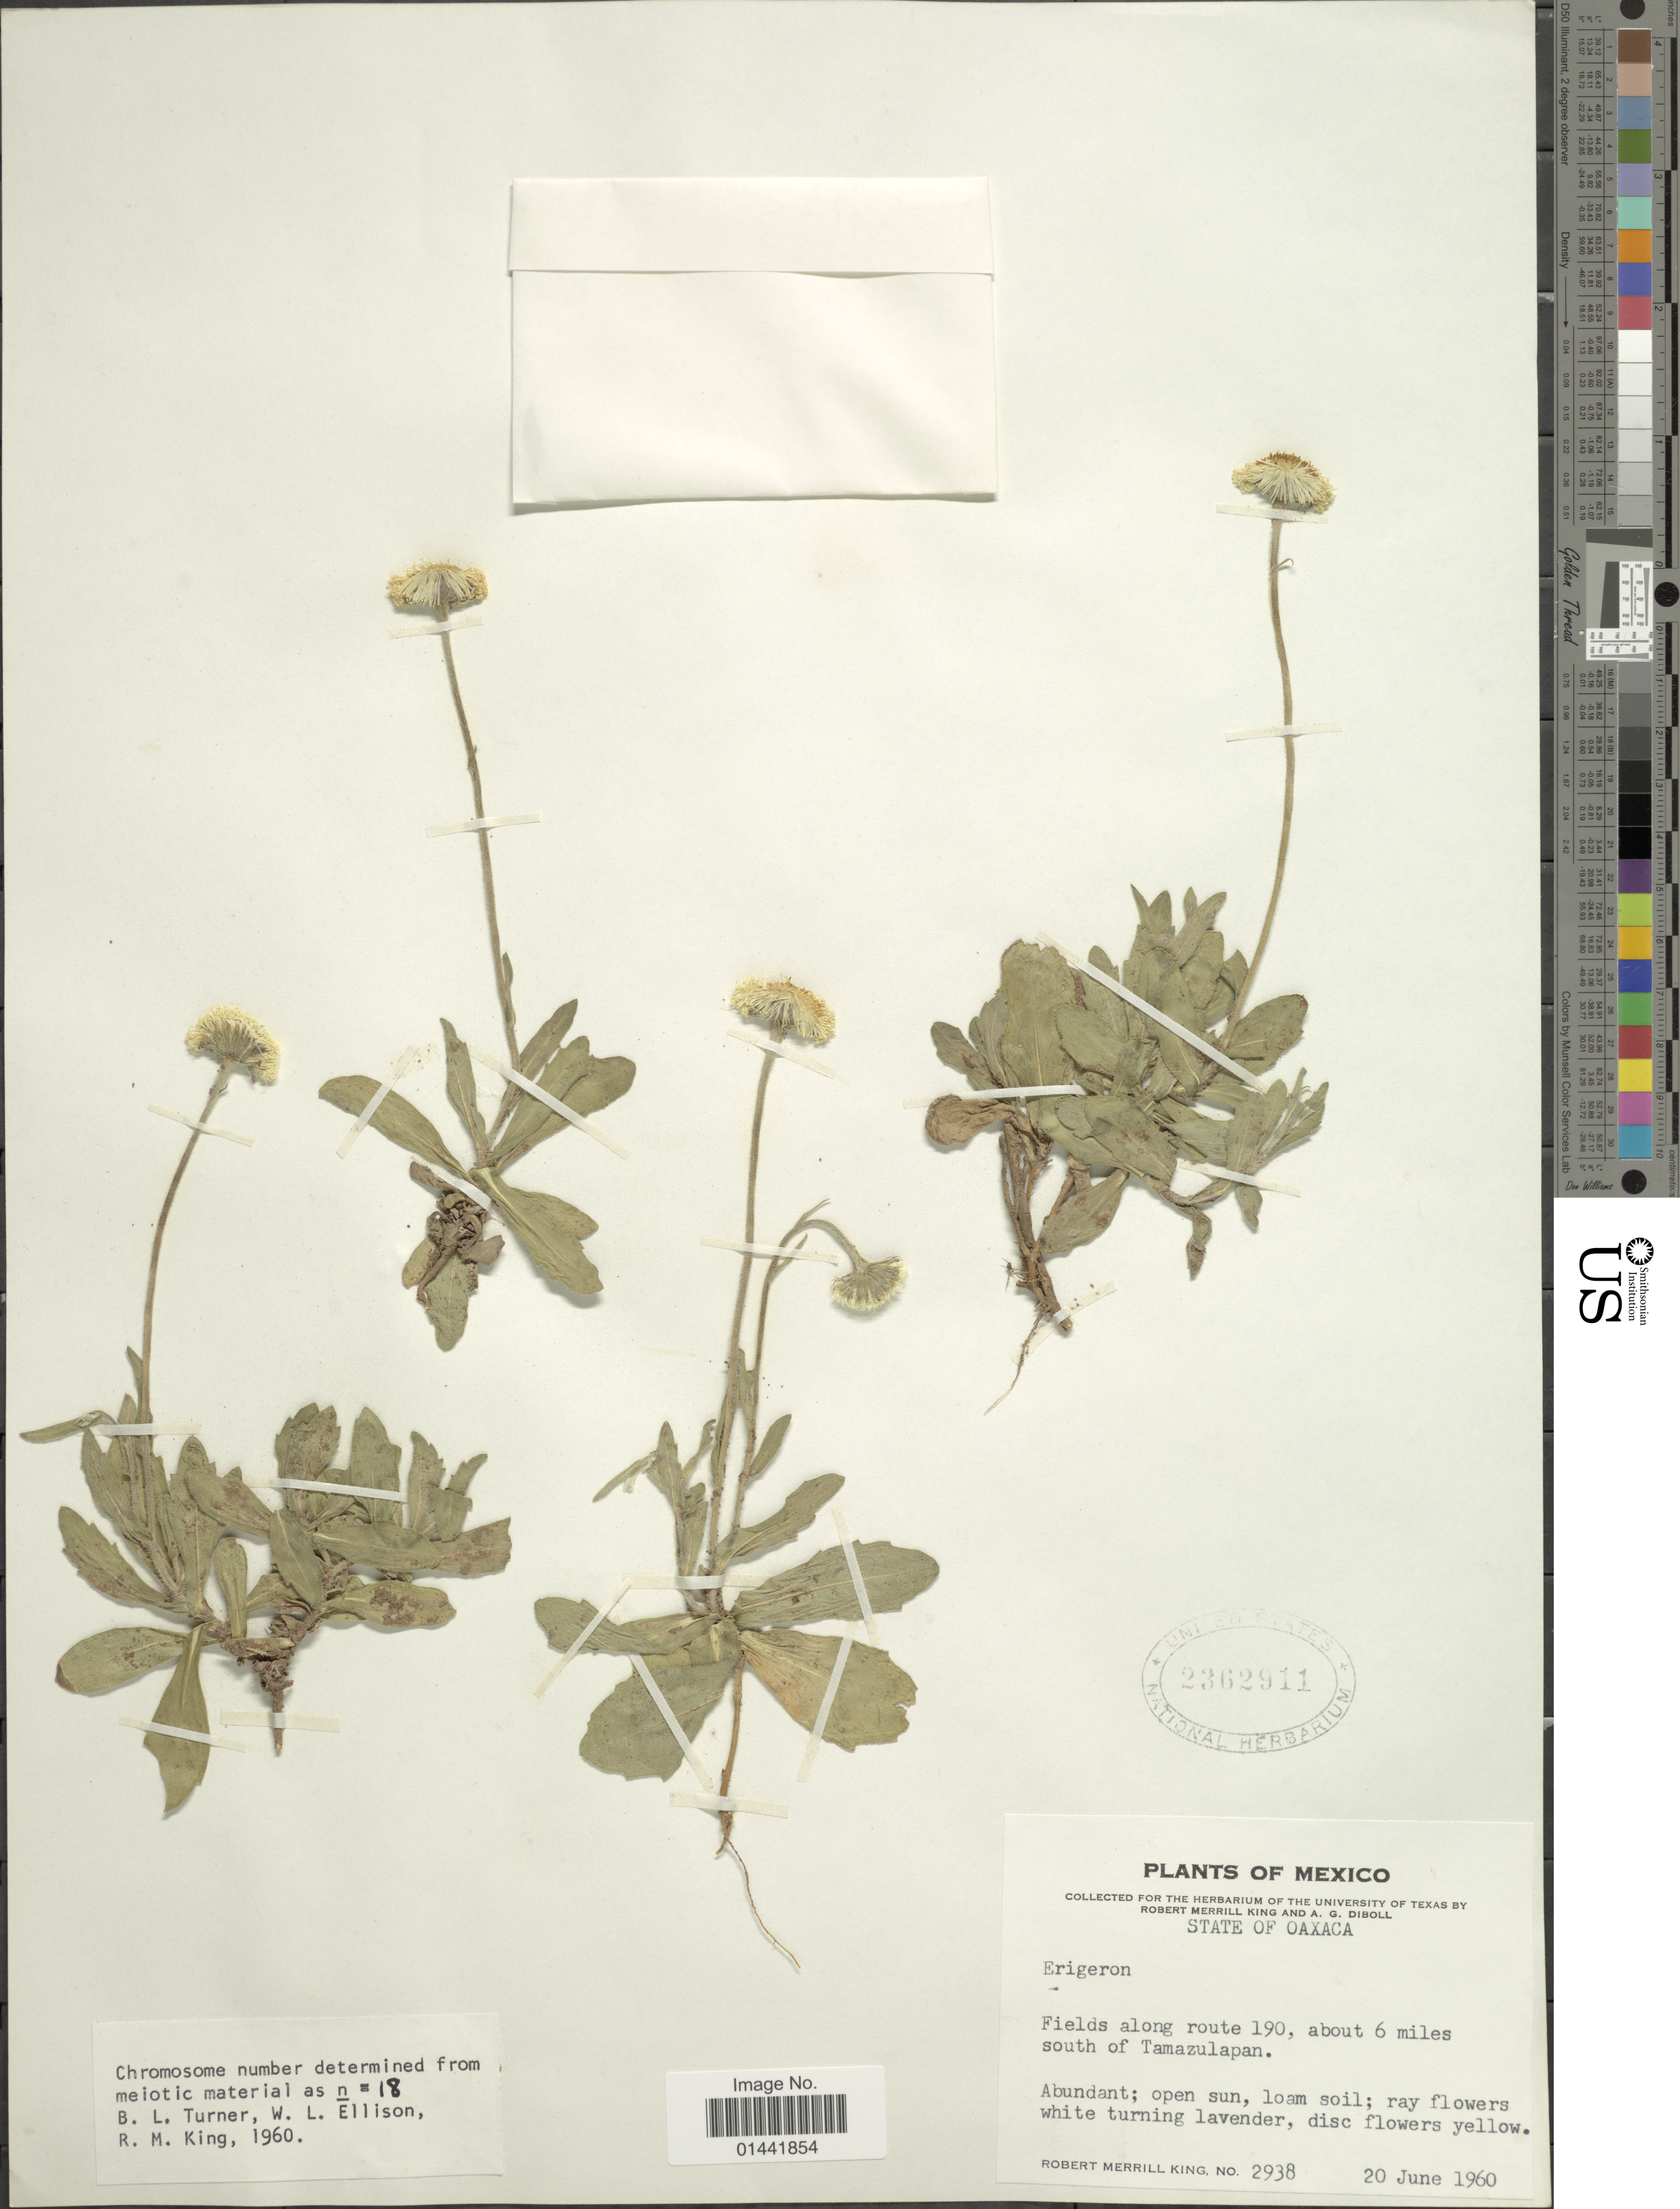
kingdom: Plantae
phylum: Tracheophyta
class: Magnoliopsida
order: Asterales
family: Asteraceae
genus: Erigeron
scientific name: Erigeron scaposus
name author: DC.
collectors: R. M. King, A. Diboll, B. L. Turner, W. L. Ellison & R. M. King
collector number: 2938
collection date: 1960-06-20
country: Mexico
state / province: Oaxaca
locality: Fields along route 190, about 6 miles south of Tamzulapan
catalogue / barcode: US 2362911